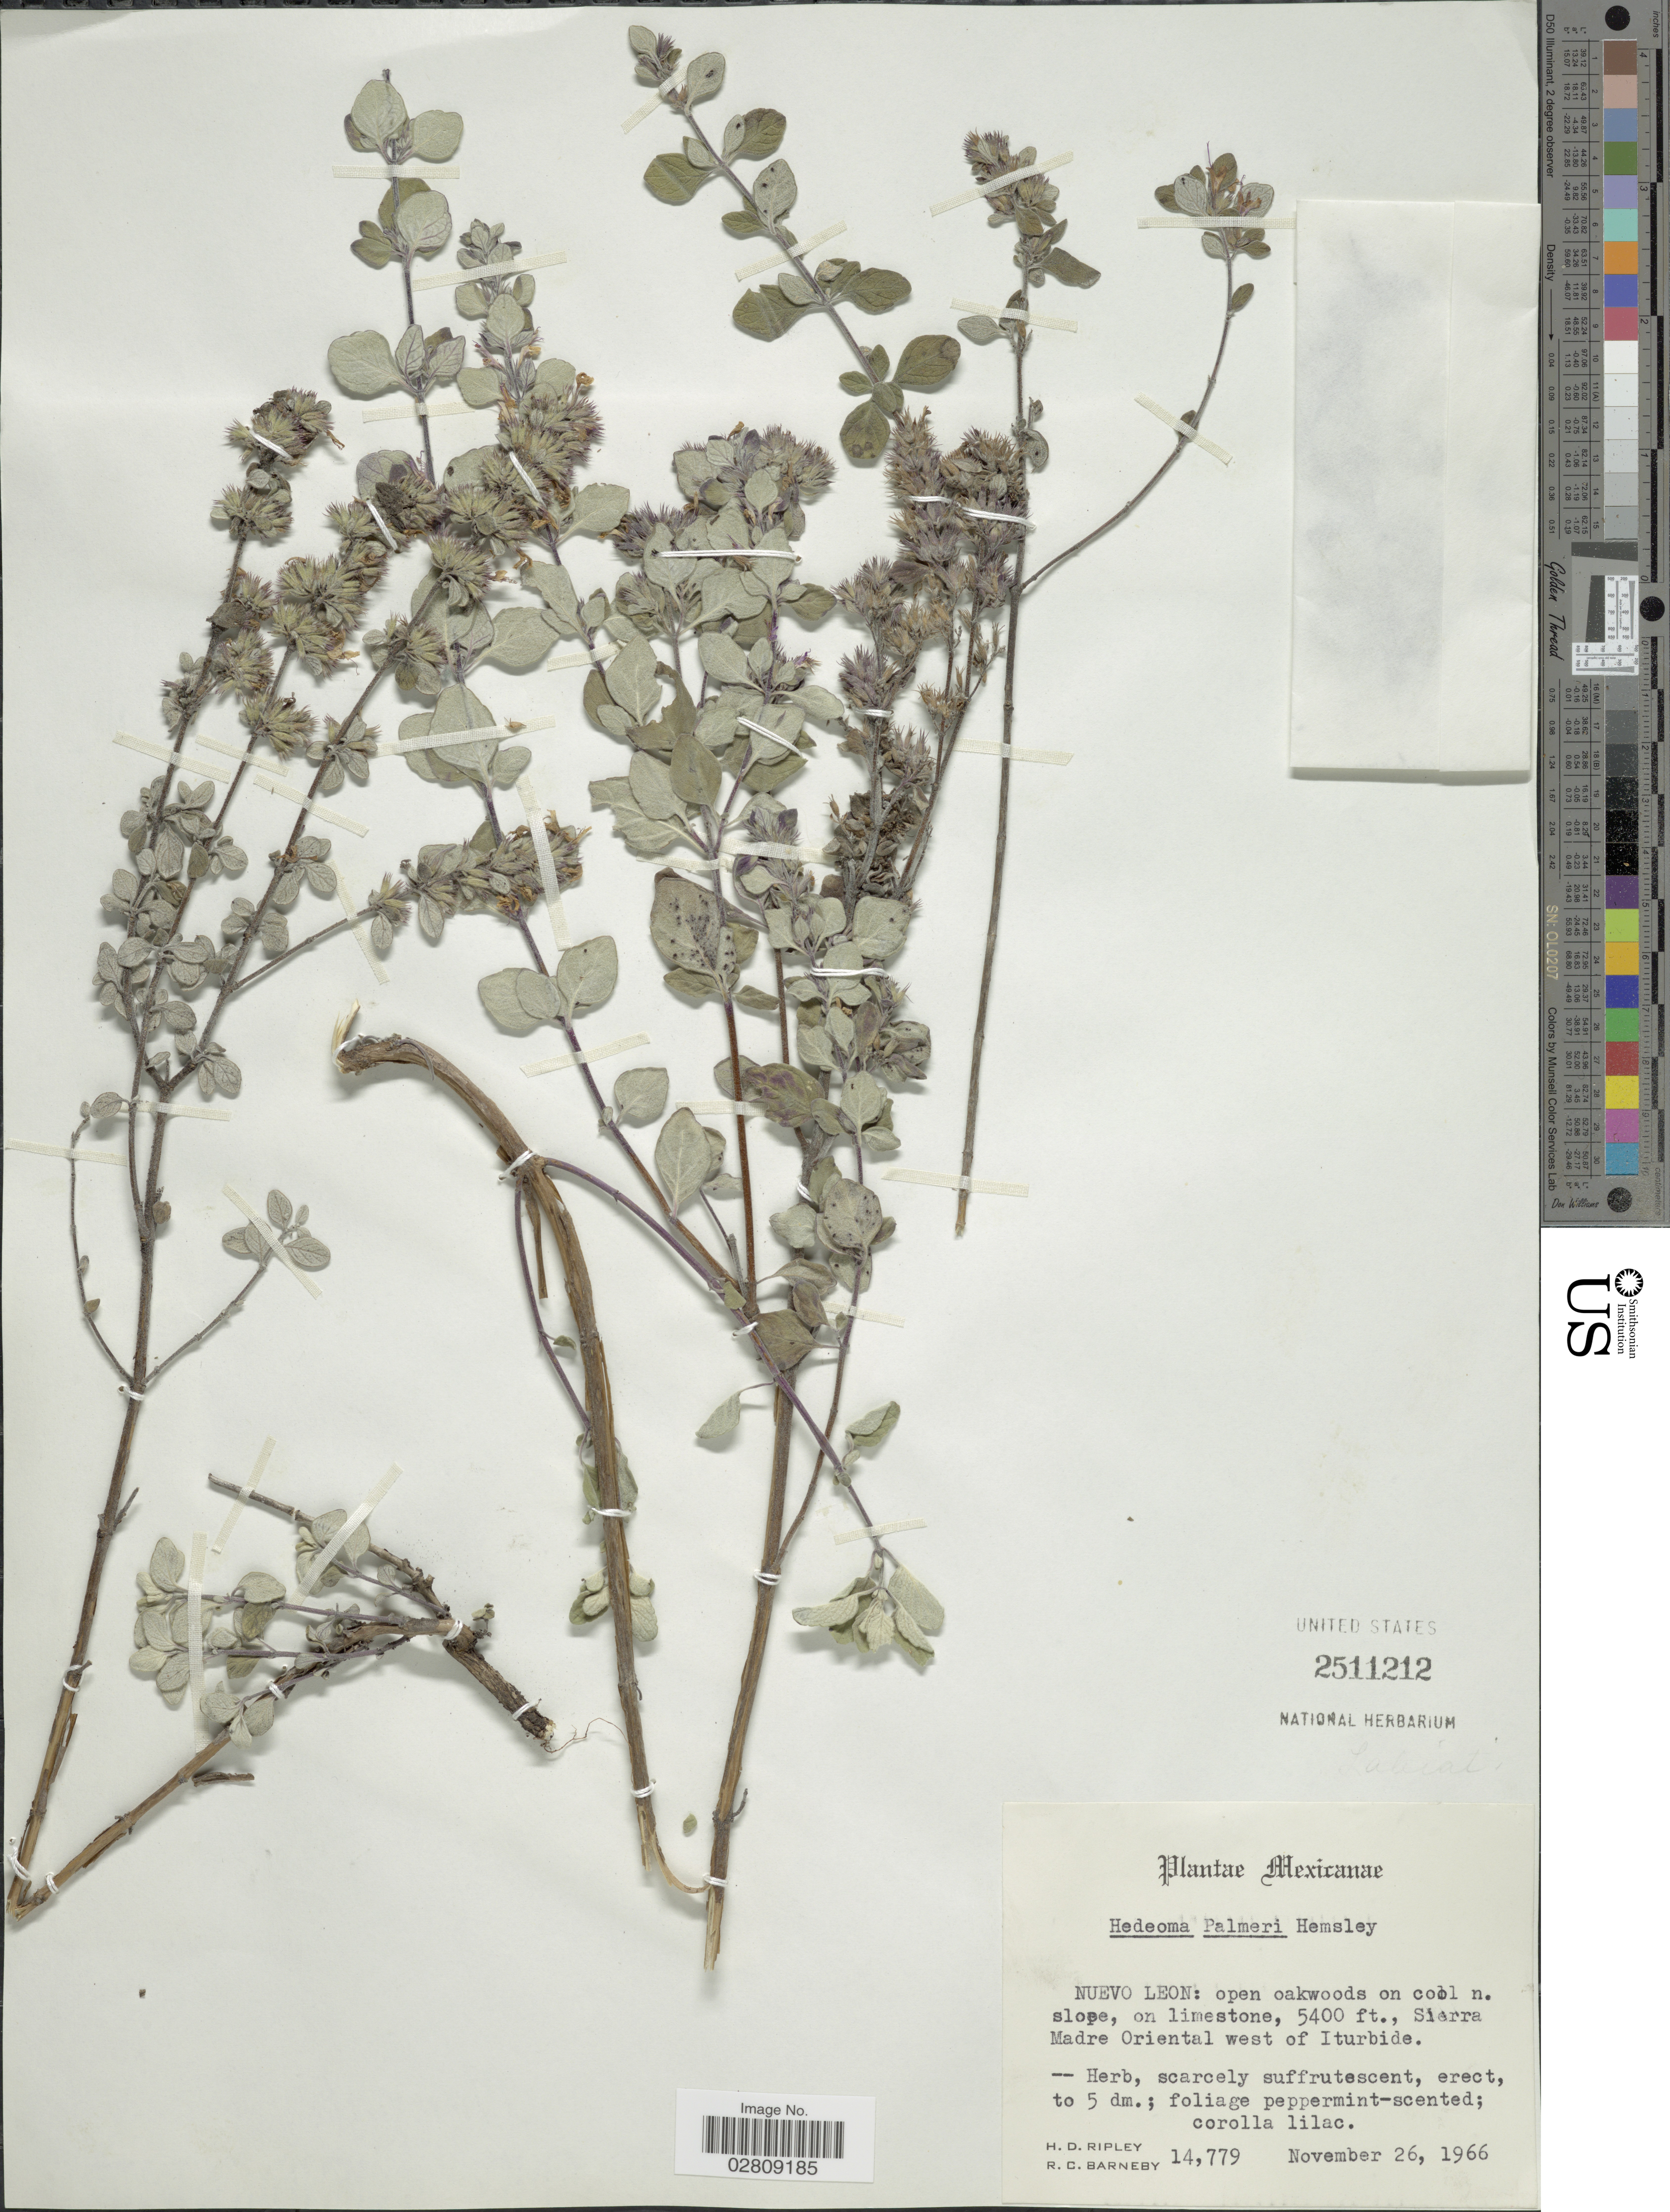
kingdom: Plantae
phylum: Tracheophyta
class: Magnoliopsida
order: Lamiales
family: Lamiaceae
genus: Hedeoma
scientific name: Hedeoma palmeri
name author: Hemsl.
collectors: H. Ripley & R. C. Barneby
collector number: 14779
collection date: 1966-11-26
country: Mexico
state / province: Nuevo León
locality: Open oakwoods on cool n. slope, on limestone, Sierra Madre Oriental west of Iturbide.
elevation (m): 1646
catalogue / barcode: US 2511212